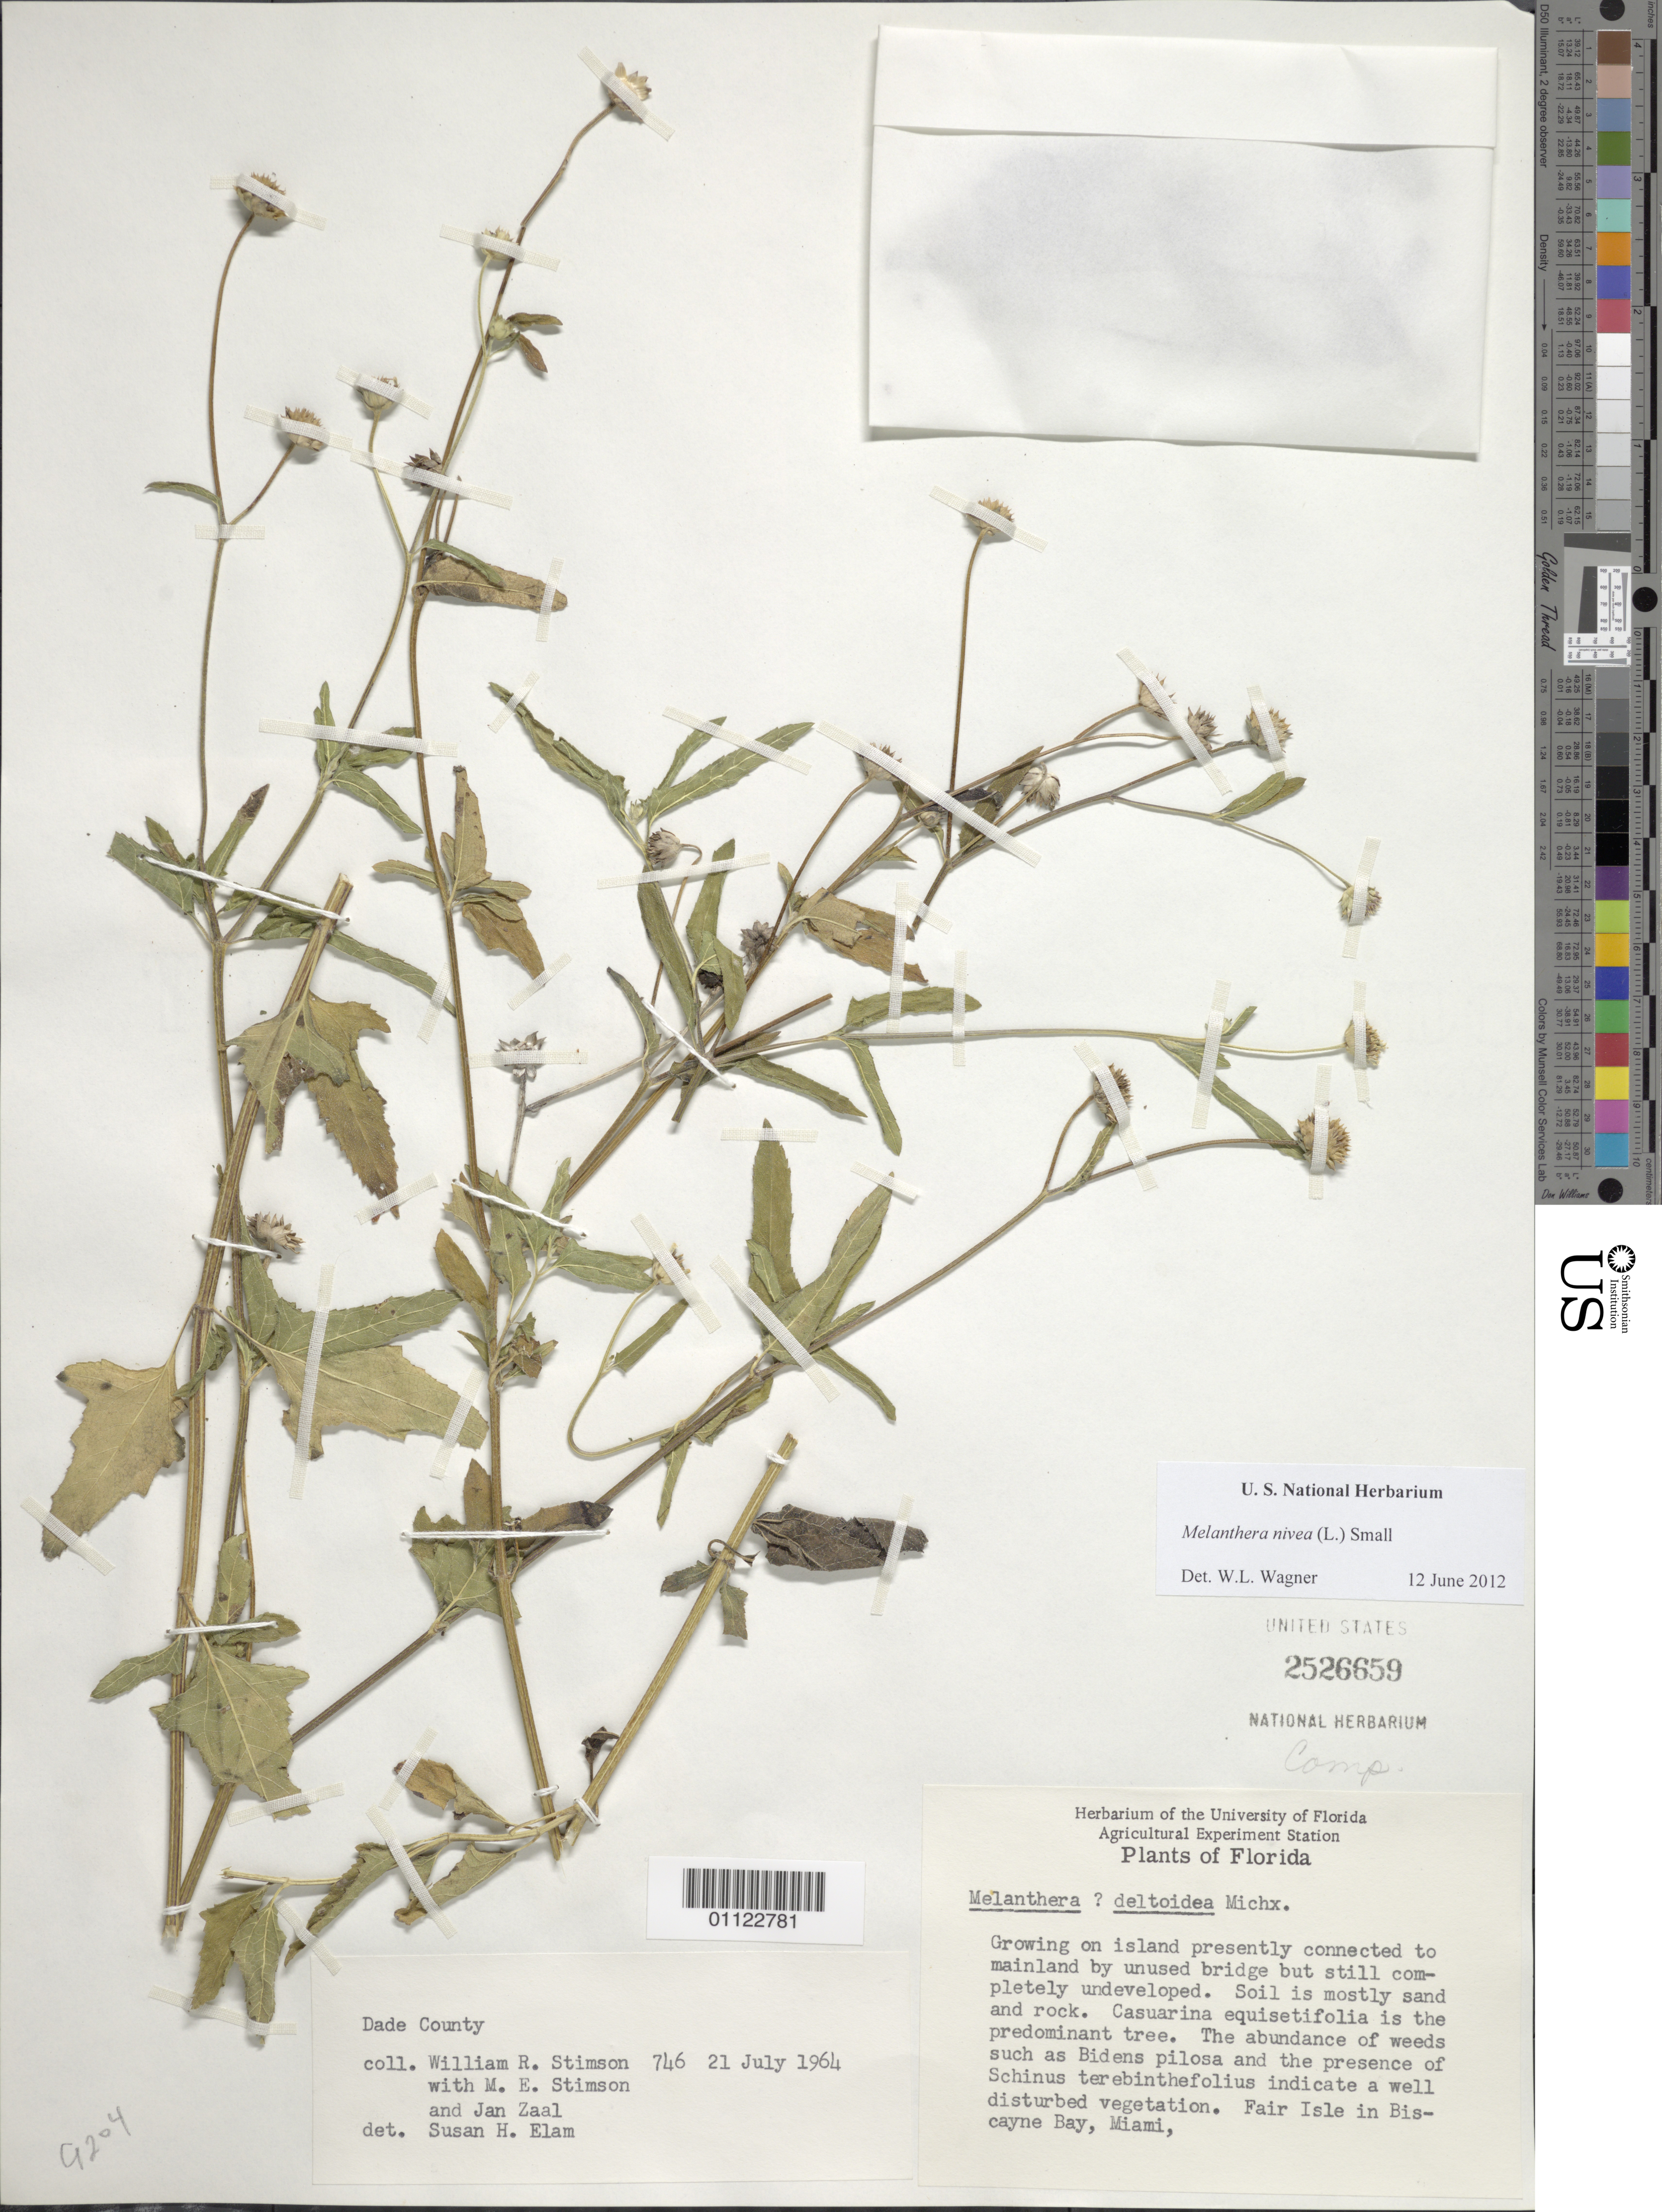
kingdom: Plantae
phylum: Tracheophyta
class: Magnoliopsida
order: Asterales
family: Asteraceae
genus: Melanthera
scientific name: Melanthera nivea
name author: (L.) Small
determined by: Elam, S. H.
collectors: W. R. Stimson, M. E. Stimson & J. Zaal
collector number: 746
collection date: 1964-07-21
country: United States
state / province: Florida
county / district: Dade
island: Fair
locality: Fair Isle in Biscayne Bay, Miami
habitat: growing on island in disturbed vegetation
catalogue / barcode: US 2526659